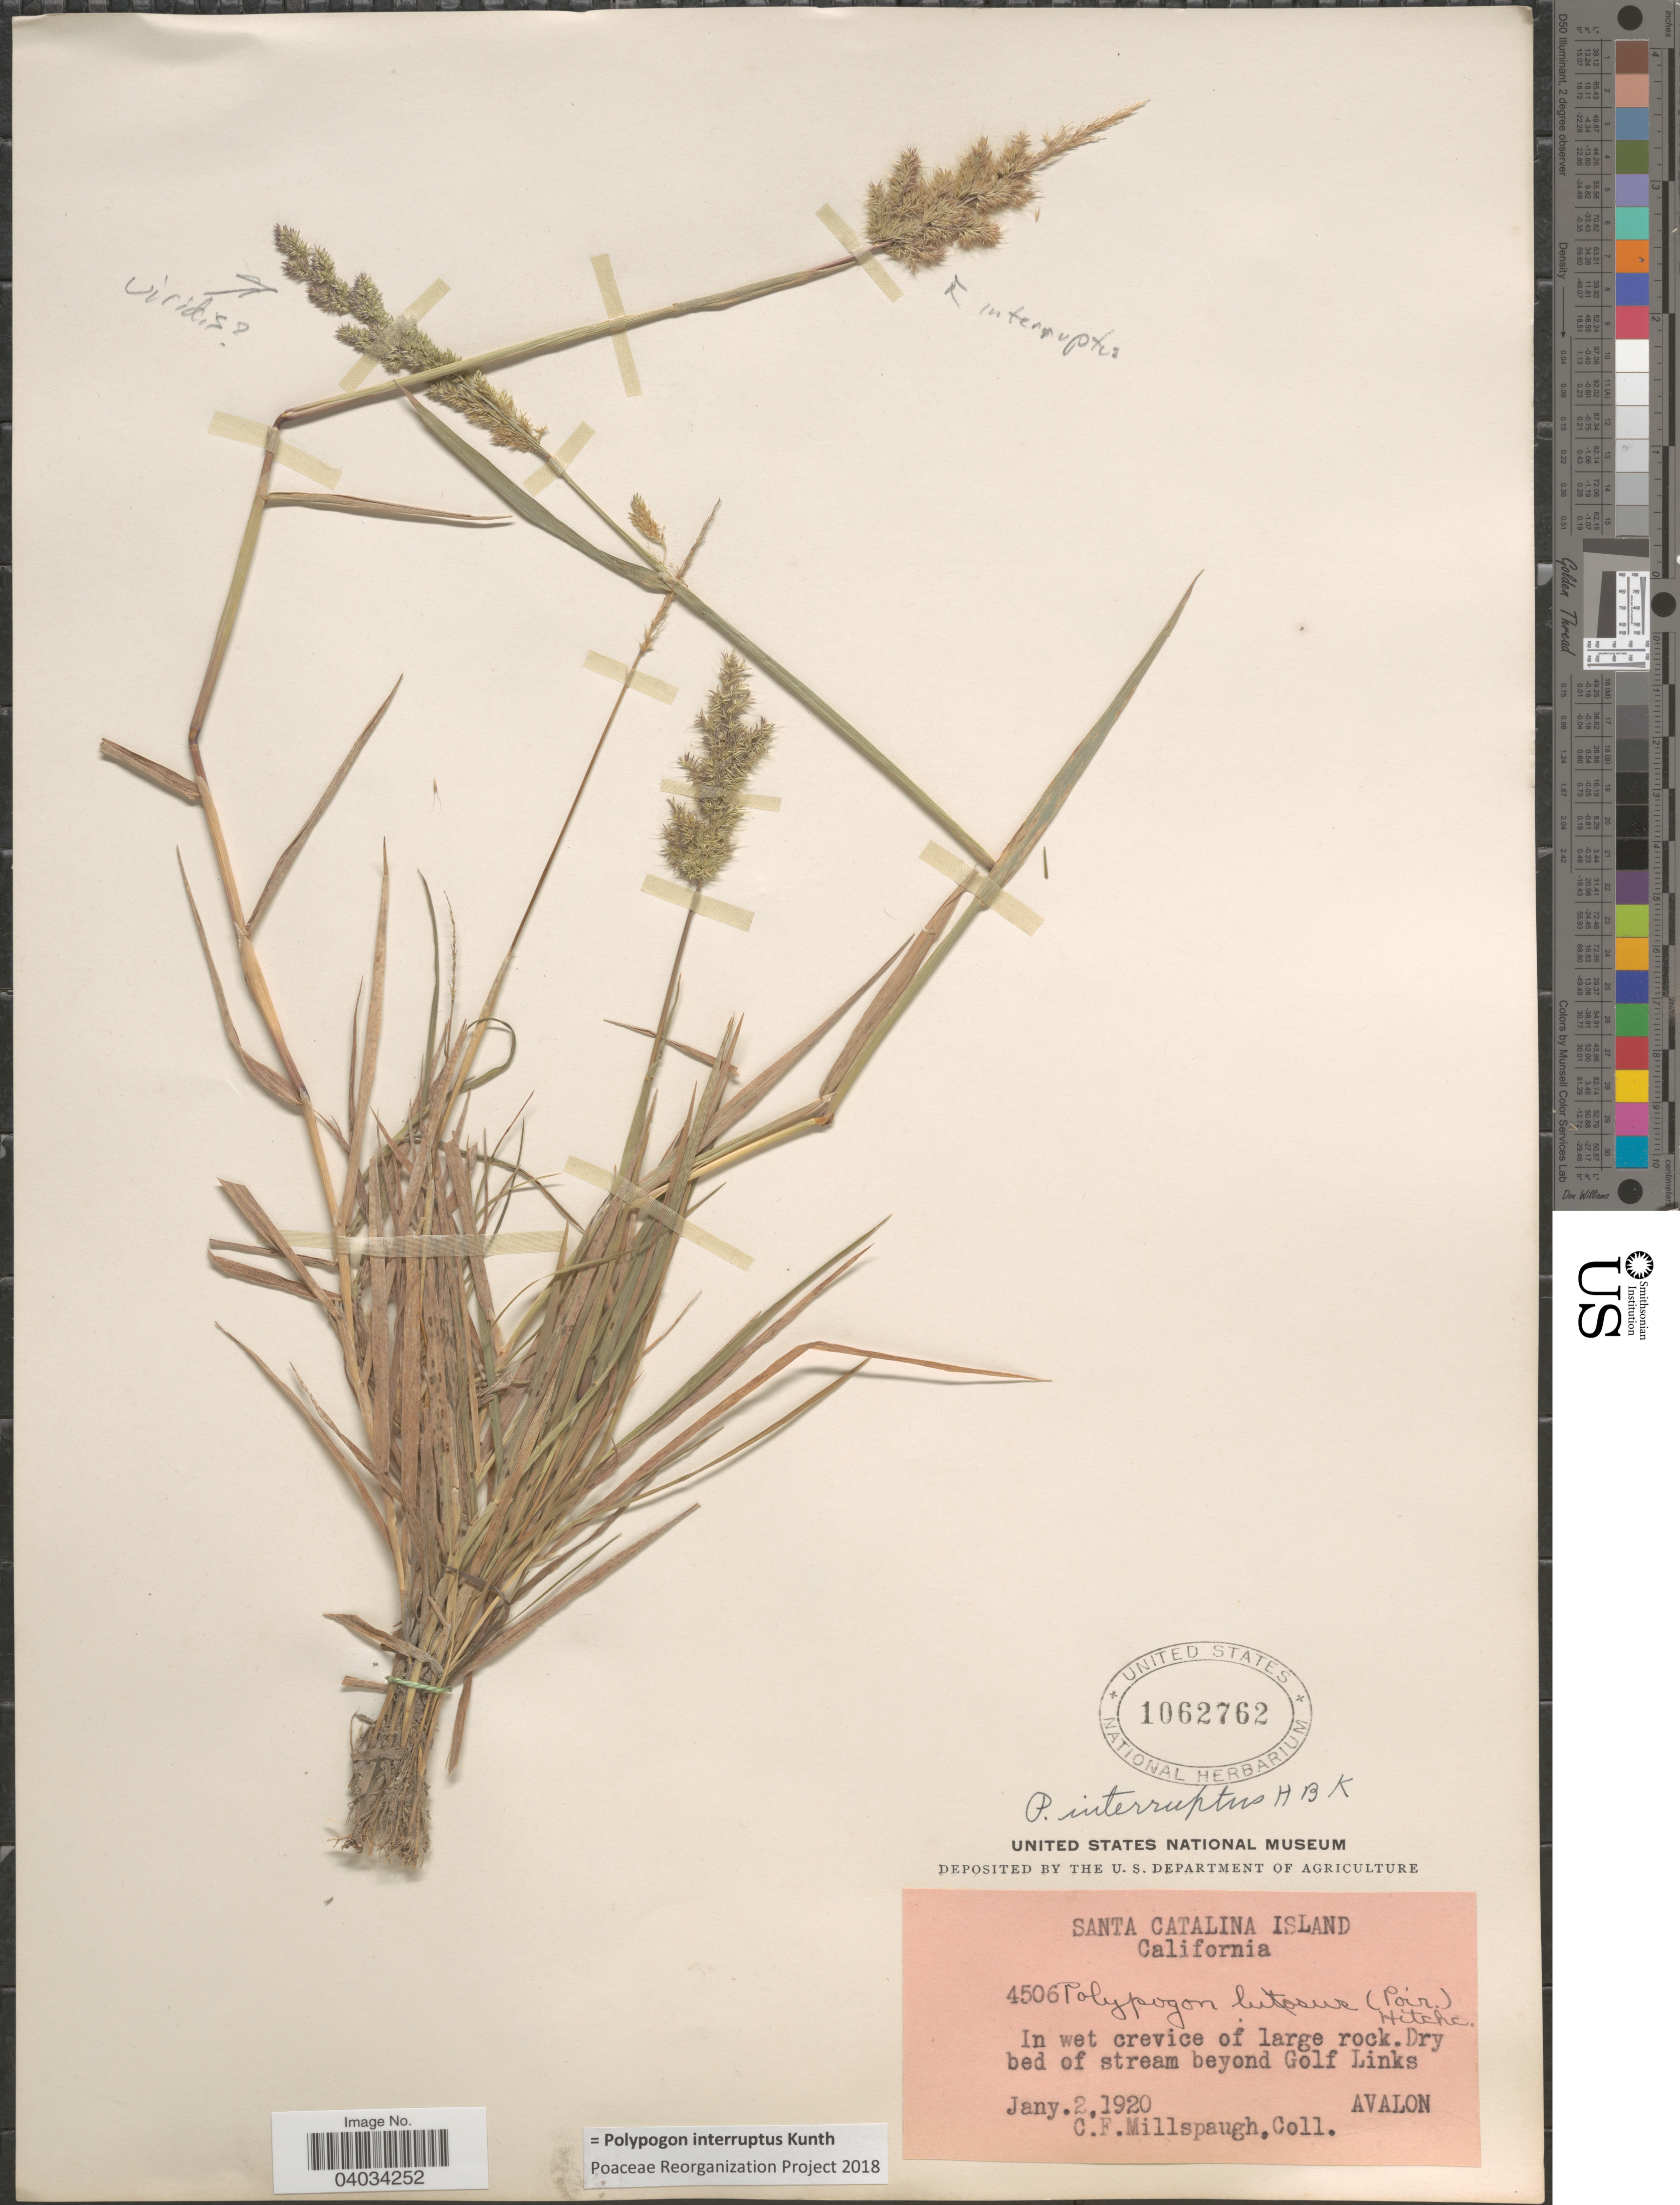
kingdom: Plantae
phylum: Tracheophyta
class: Liliopsida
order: Poales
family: Poaceae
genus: Polypogon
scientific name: Polypogon interruptus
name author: Kunth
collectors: C. F. Millspaugh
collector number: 4506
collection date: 1920-01-02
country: United States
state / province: California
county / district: Los Angeles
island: Santa Catalina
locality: Santa Catalina Island. Beyond Golf Links. Avalon.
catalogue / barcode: US 1062762